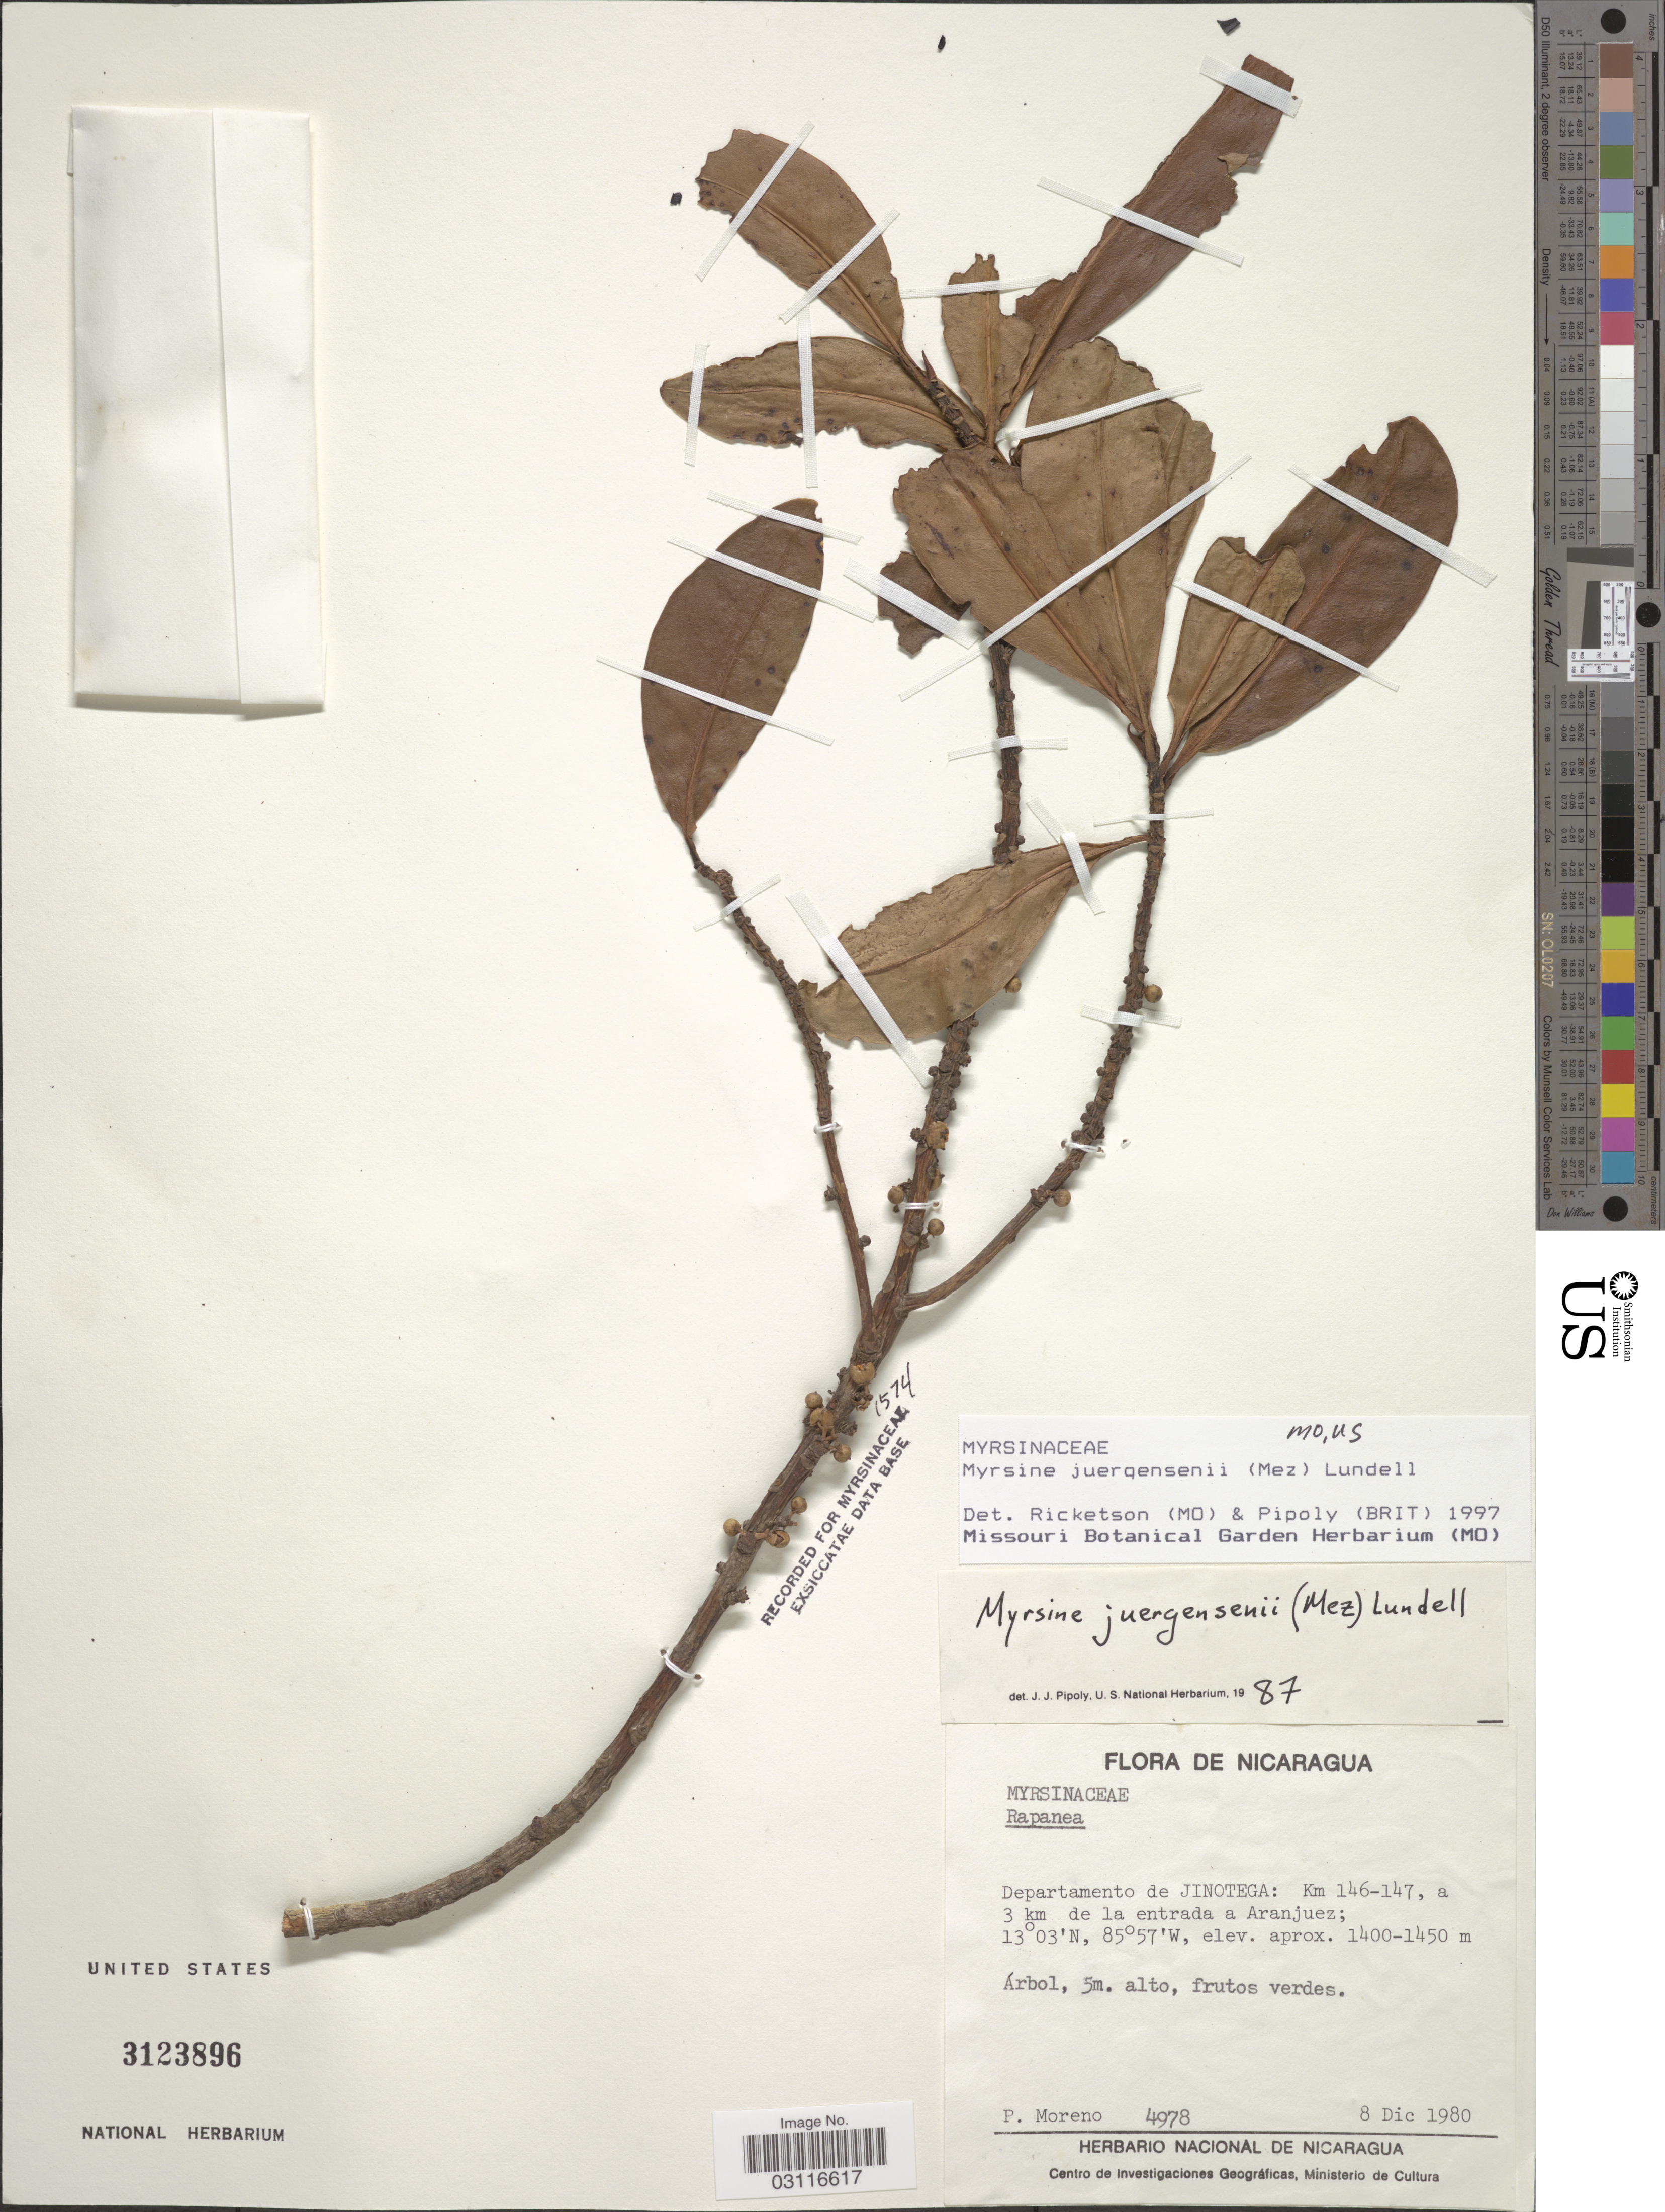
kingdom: Plantae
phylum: Tracheophyta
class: Magnoliopsida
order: Ericales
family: Primulaceae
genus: Myrsine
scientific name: Myrsine juergensenii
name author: (Mez) Lundell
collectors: P. Moreno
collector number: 4978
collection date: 1980-12-08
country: Nicaragua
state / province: Jinotega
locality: Departamento de Jinotega: Km 146-147, a 3 km de la entrada a Aranjuez.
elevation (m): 1400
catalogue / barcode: US 3123896